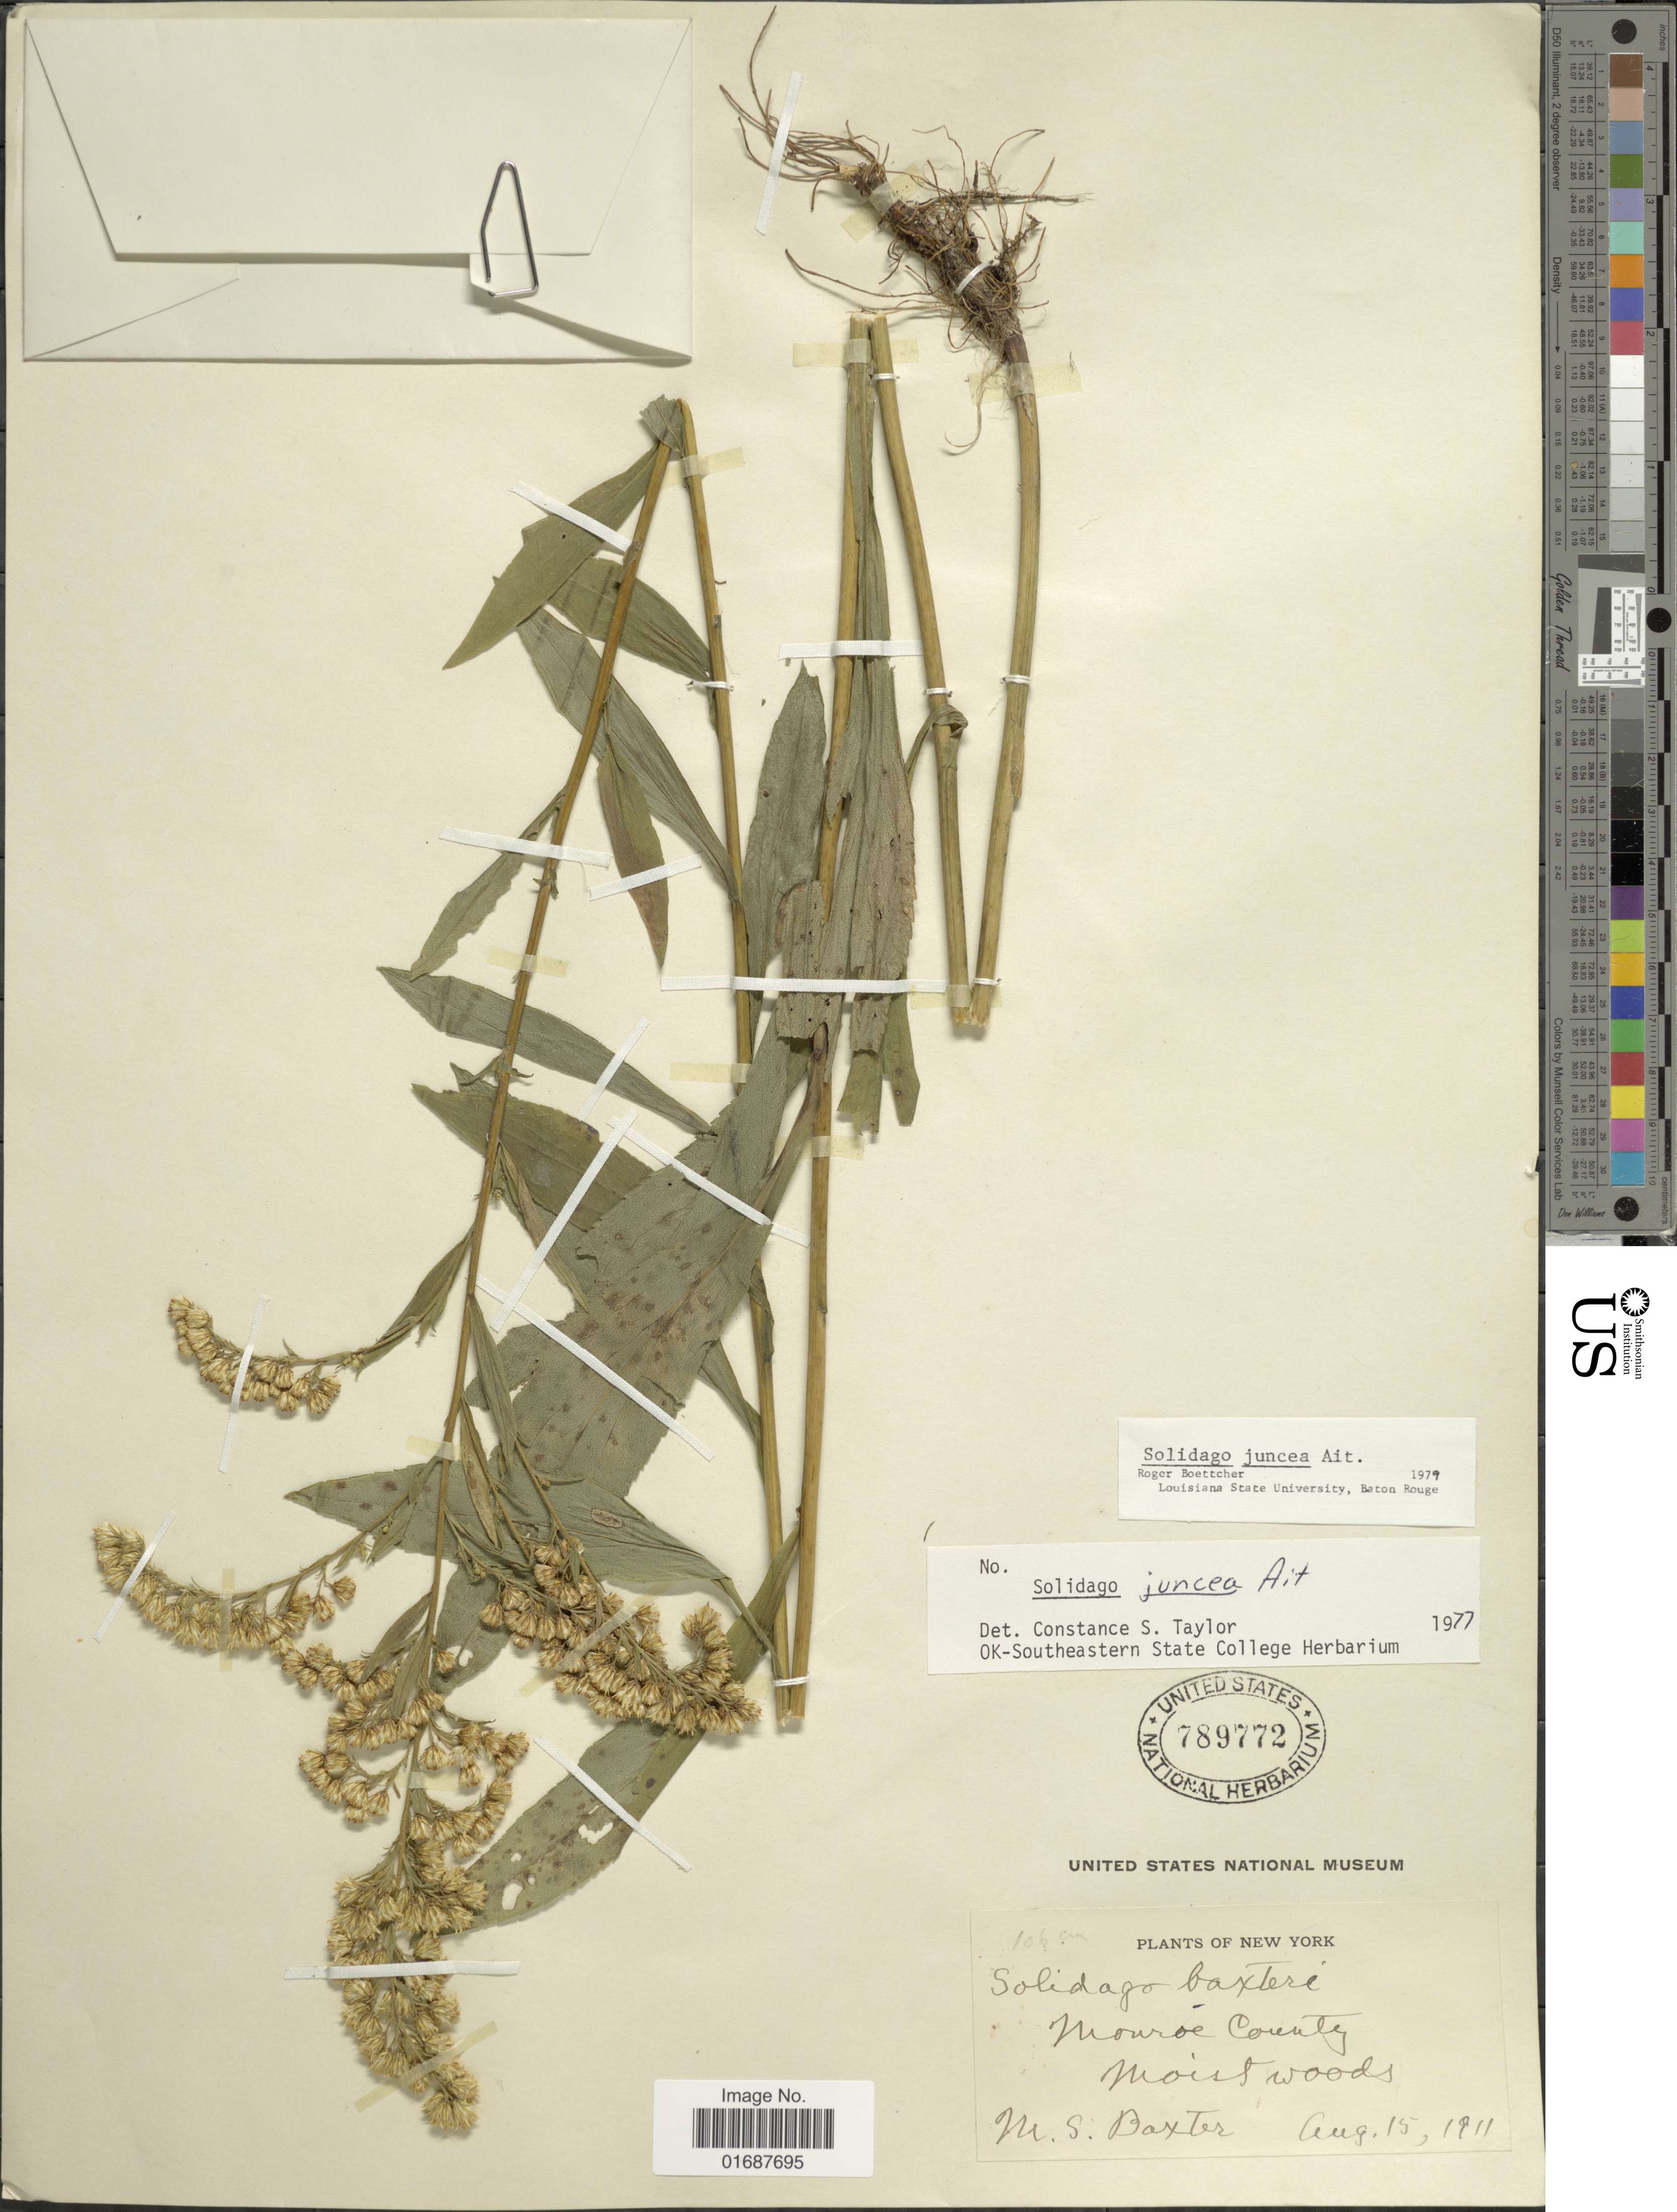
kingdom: Plantae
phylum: Tracheophyta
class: Magnoliopsida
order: Asterales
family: Asteraceae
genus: Solidago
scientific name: Solidago juncea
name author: Aiton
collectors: M. Baxter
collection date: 1911-08-15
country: United States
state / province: New York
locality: Monroe County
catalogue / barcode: US 789772